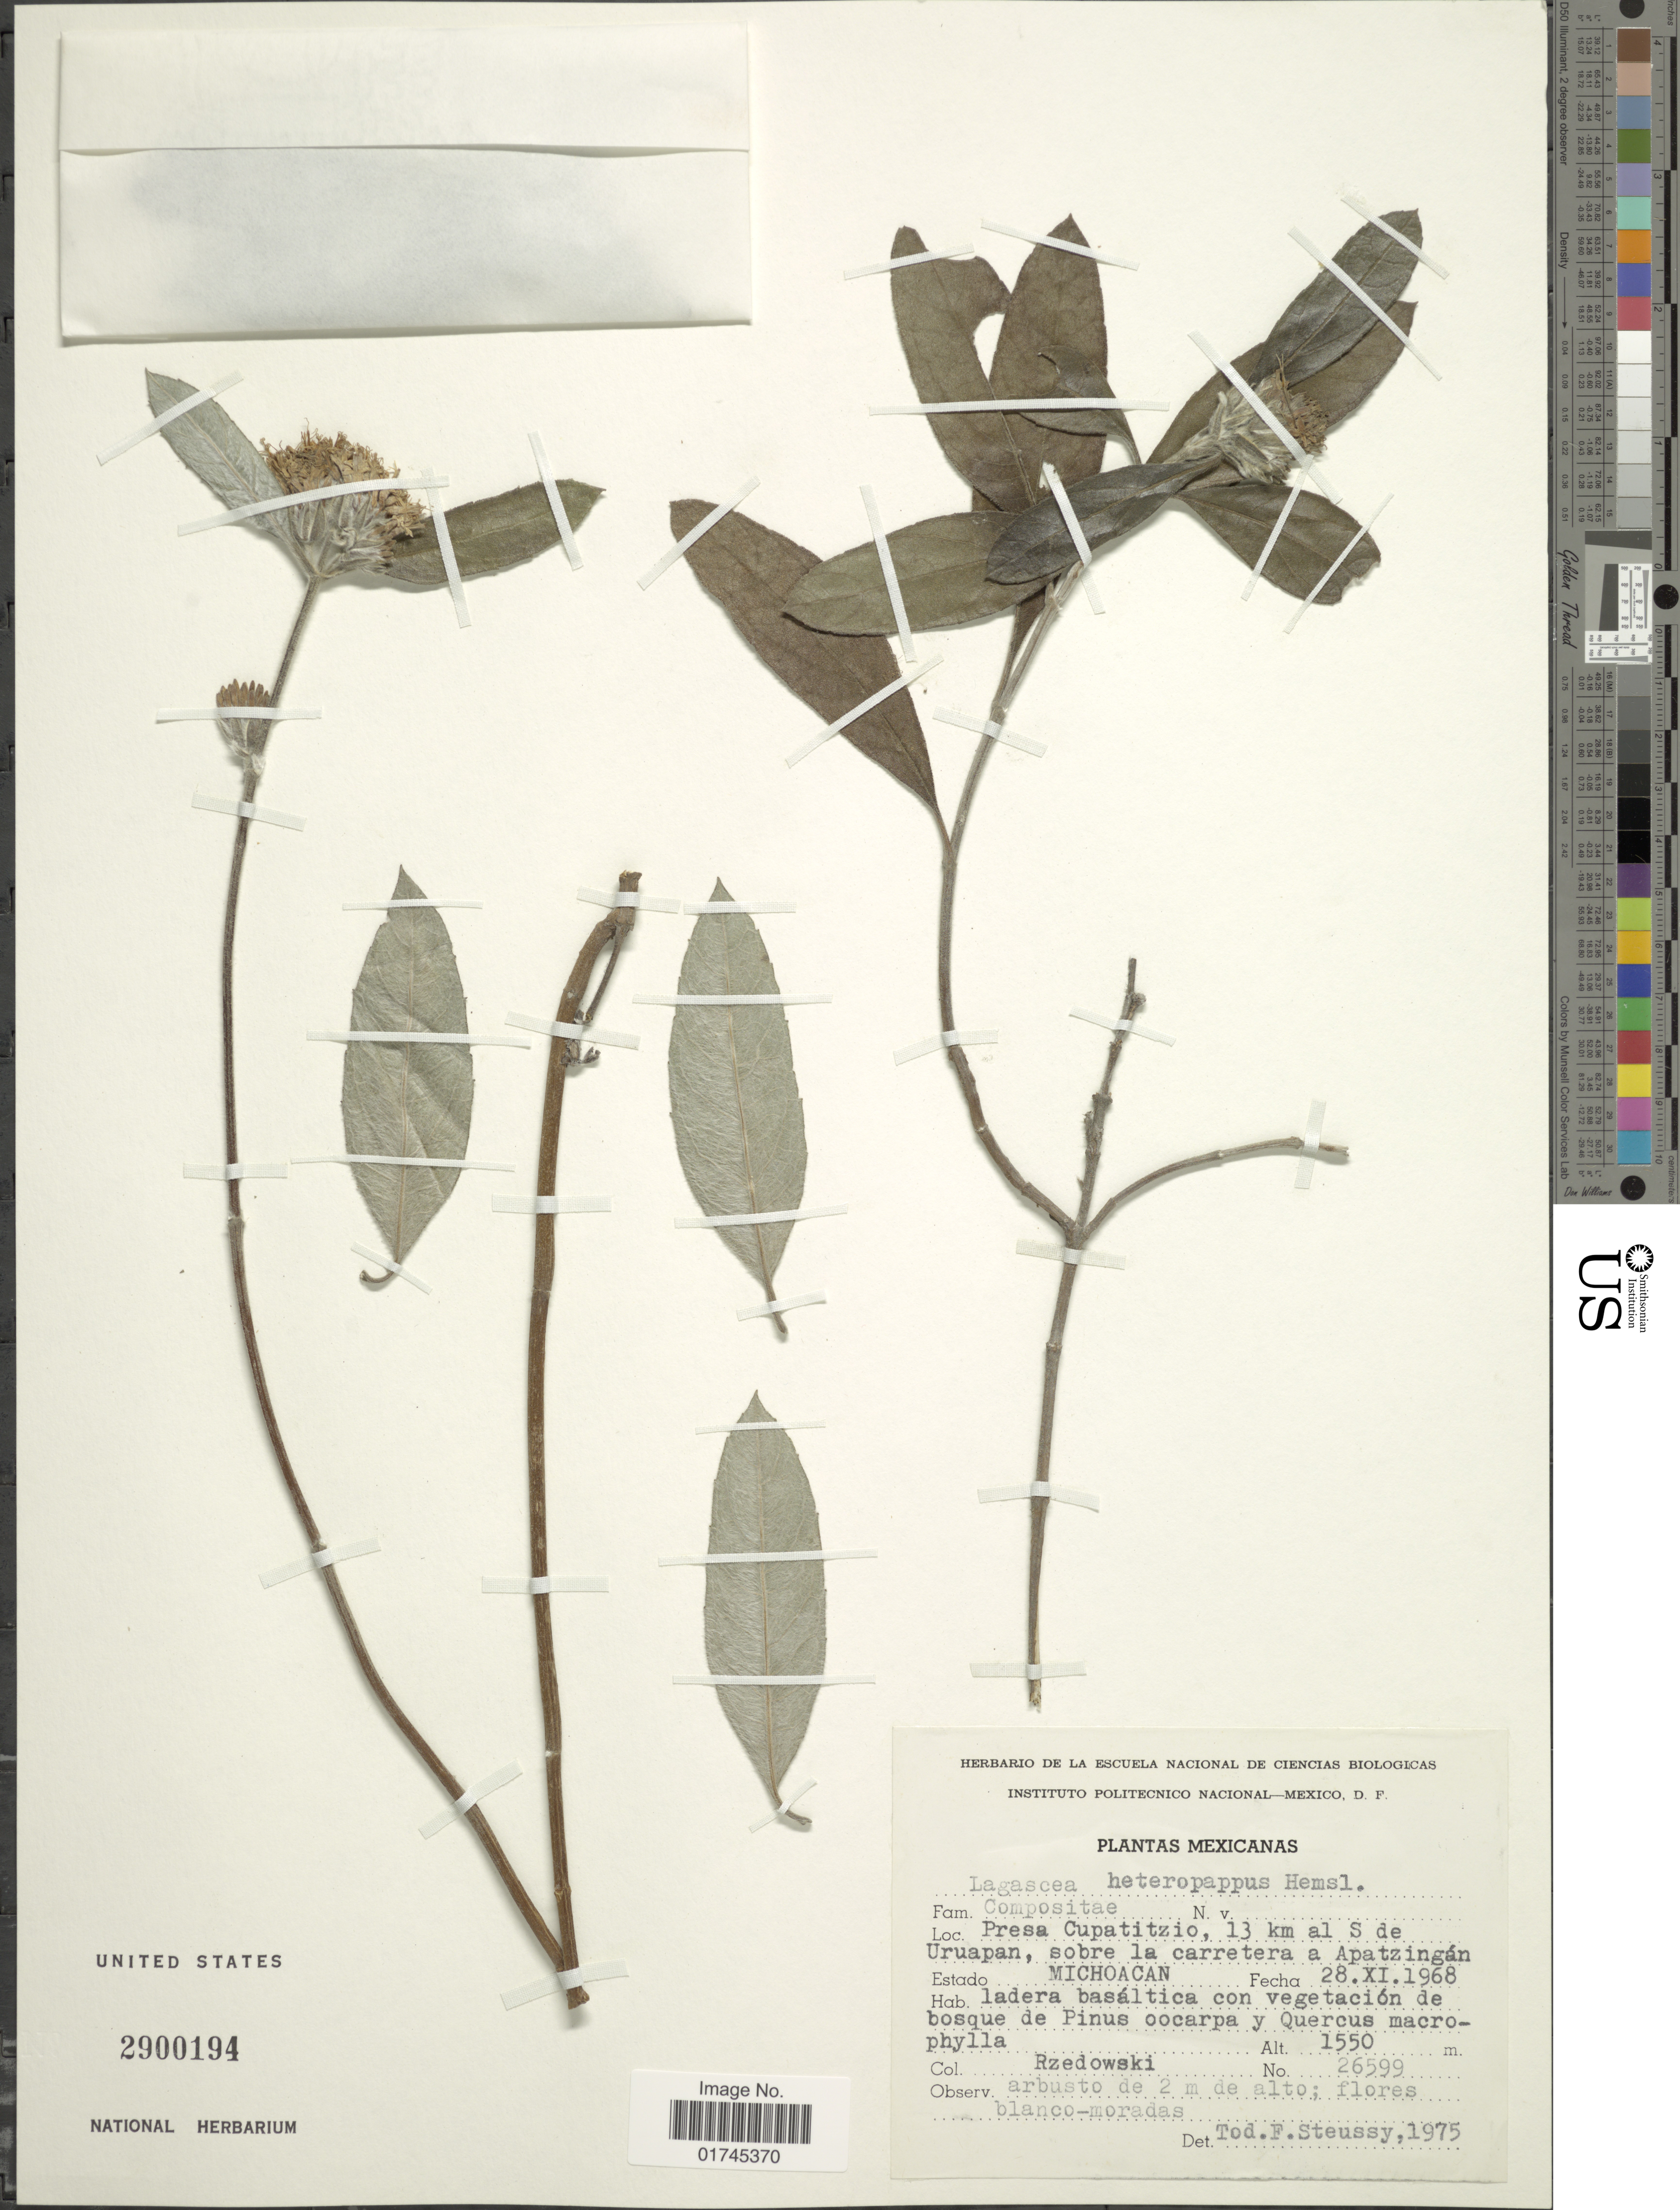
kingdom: Plantae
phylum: Tracheophyta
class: Magnoliopsida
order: Asterales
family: Asteraceae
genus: Lagascea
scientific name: Lagascea heteropappus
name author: Hemsl.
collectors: Rzedowski, --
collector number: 26599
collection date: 1968-11-28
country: Mexico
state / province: Michoacán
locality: Presa Cupatitzio, 13 km al S de Uruapan, sobre la carretera a Apatzingan.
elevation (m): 1550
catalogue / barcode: US 2900194